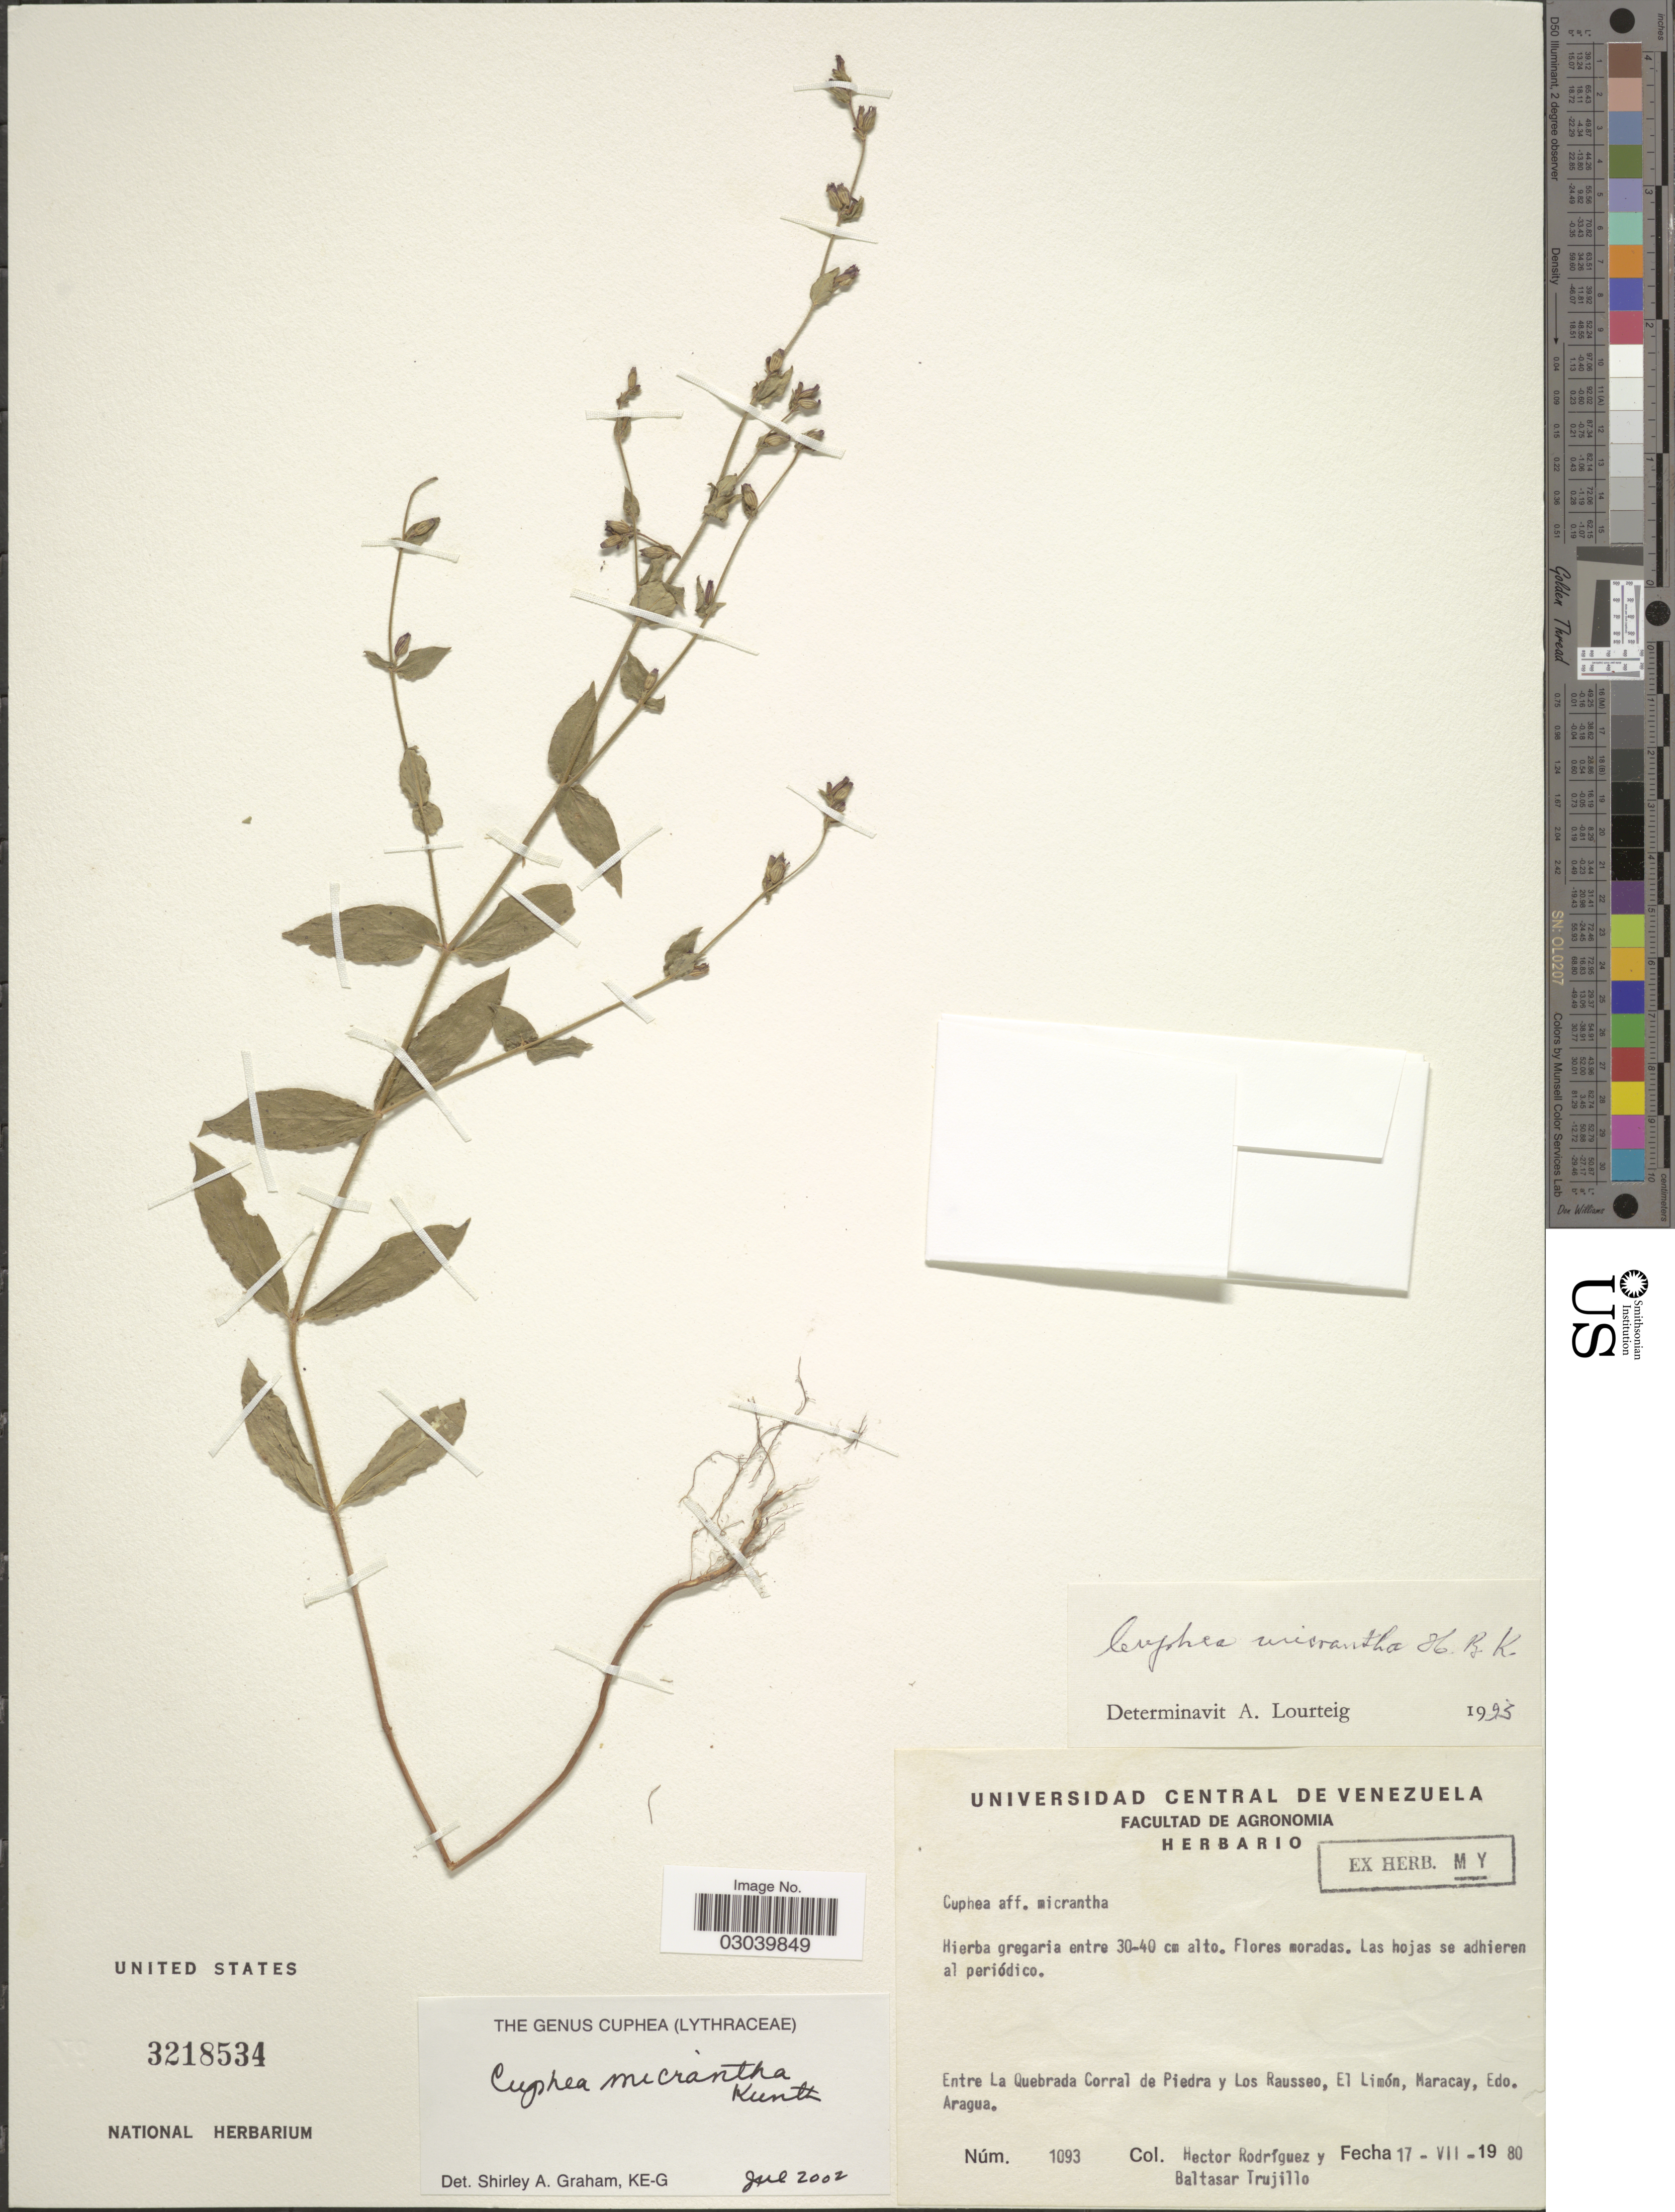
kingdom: Plantae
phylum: Tracheophyta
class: Magnoliopsida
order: Myrtales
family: Lythraceae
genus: Cuphea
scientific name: Cuphea micrantha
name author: Kunth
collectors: H. Rodriguez & B. Trujillo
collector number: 1093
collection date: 1980-07-17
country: Venezuela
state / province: Aragua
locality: Entre La Quebrada Corral de Piedra y Los Rausseo, El Limón, Maracay.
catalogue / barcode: US 3218534